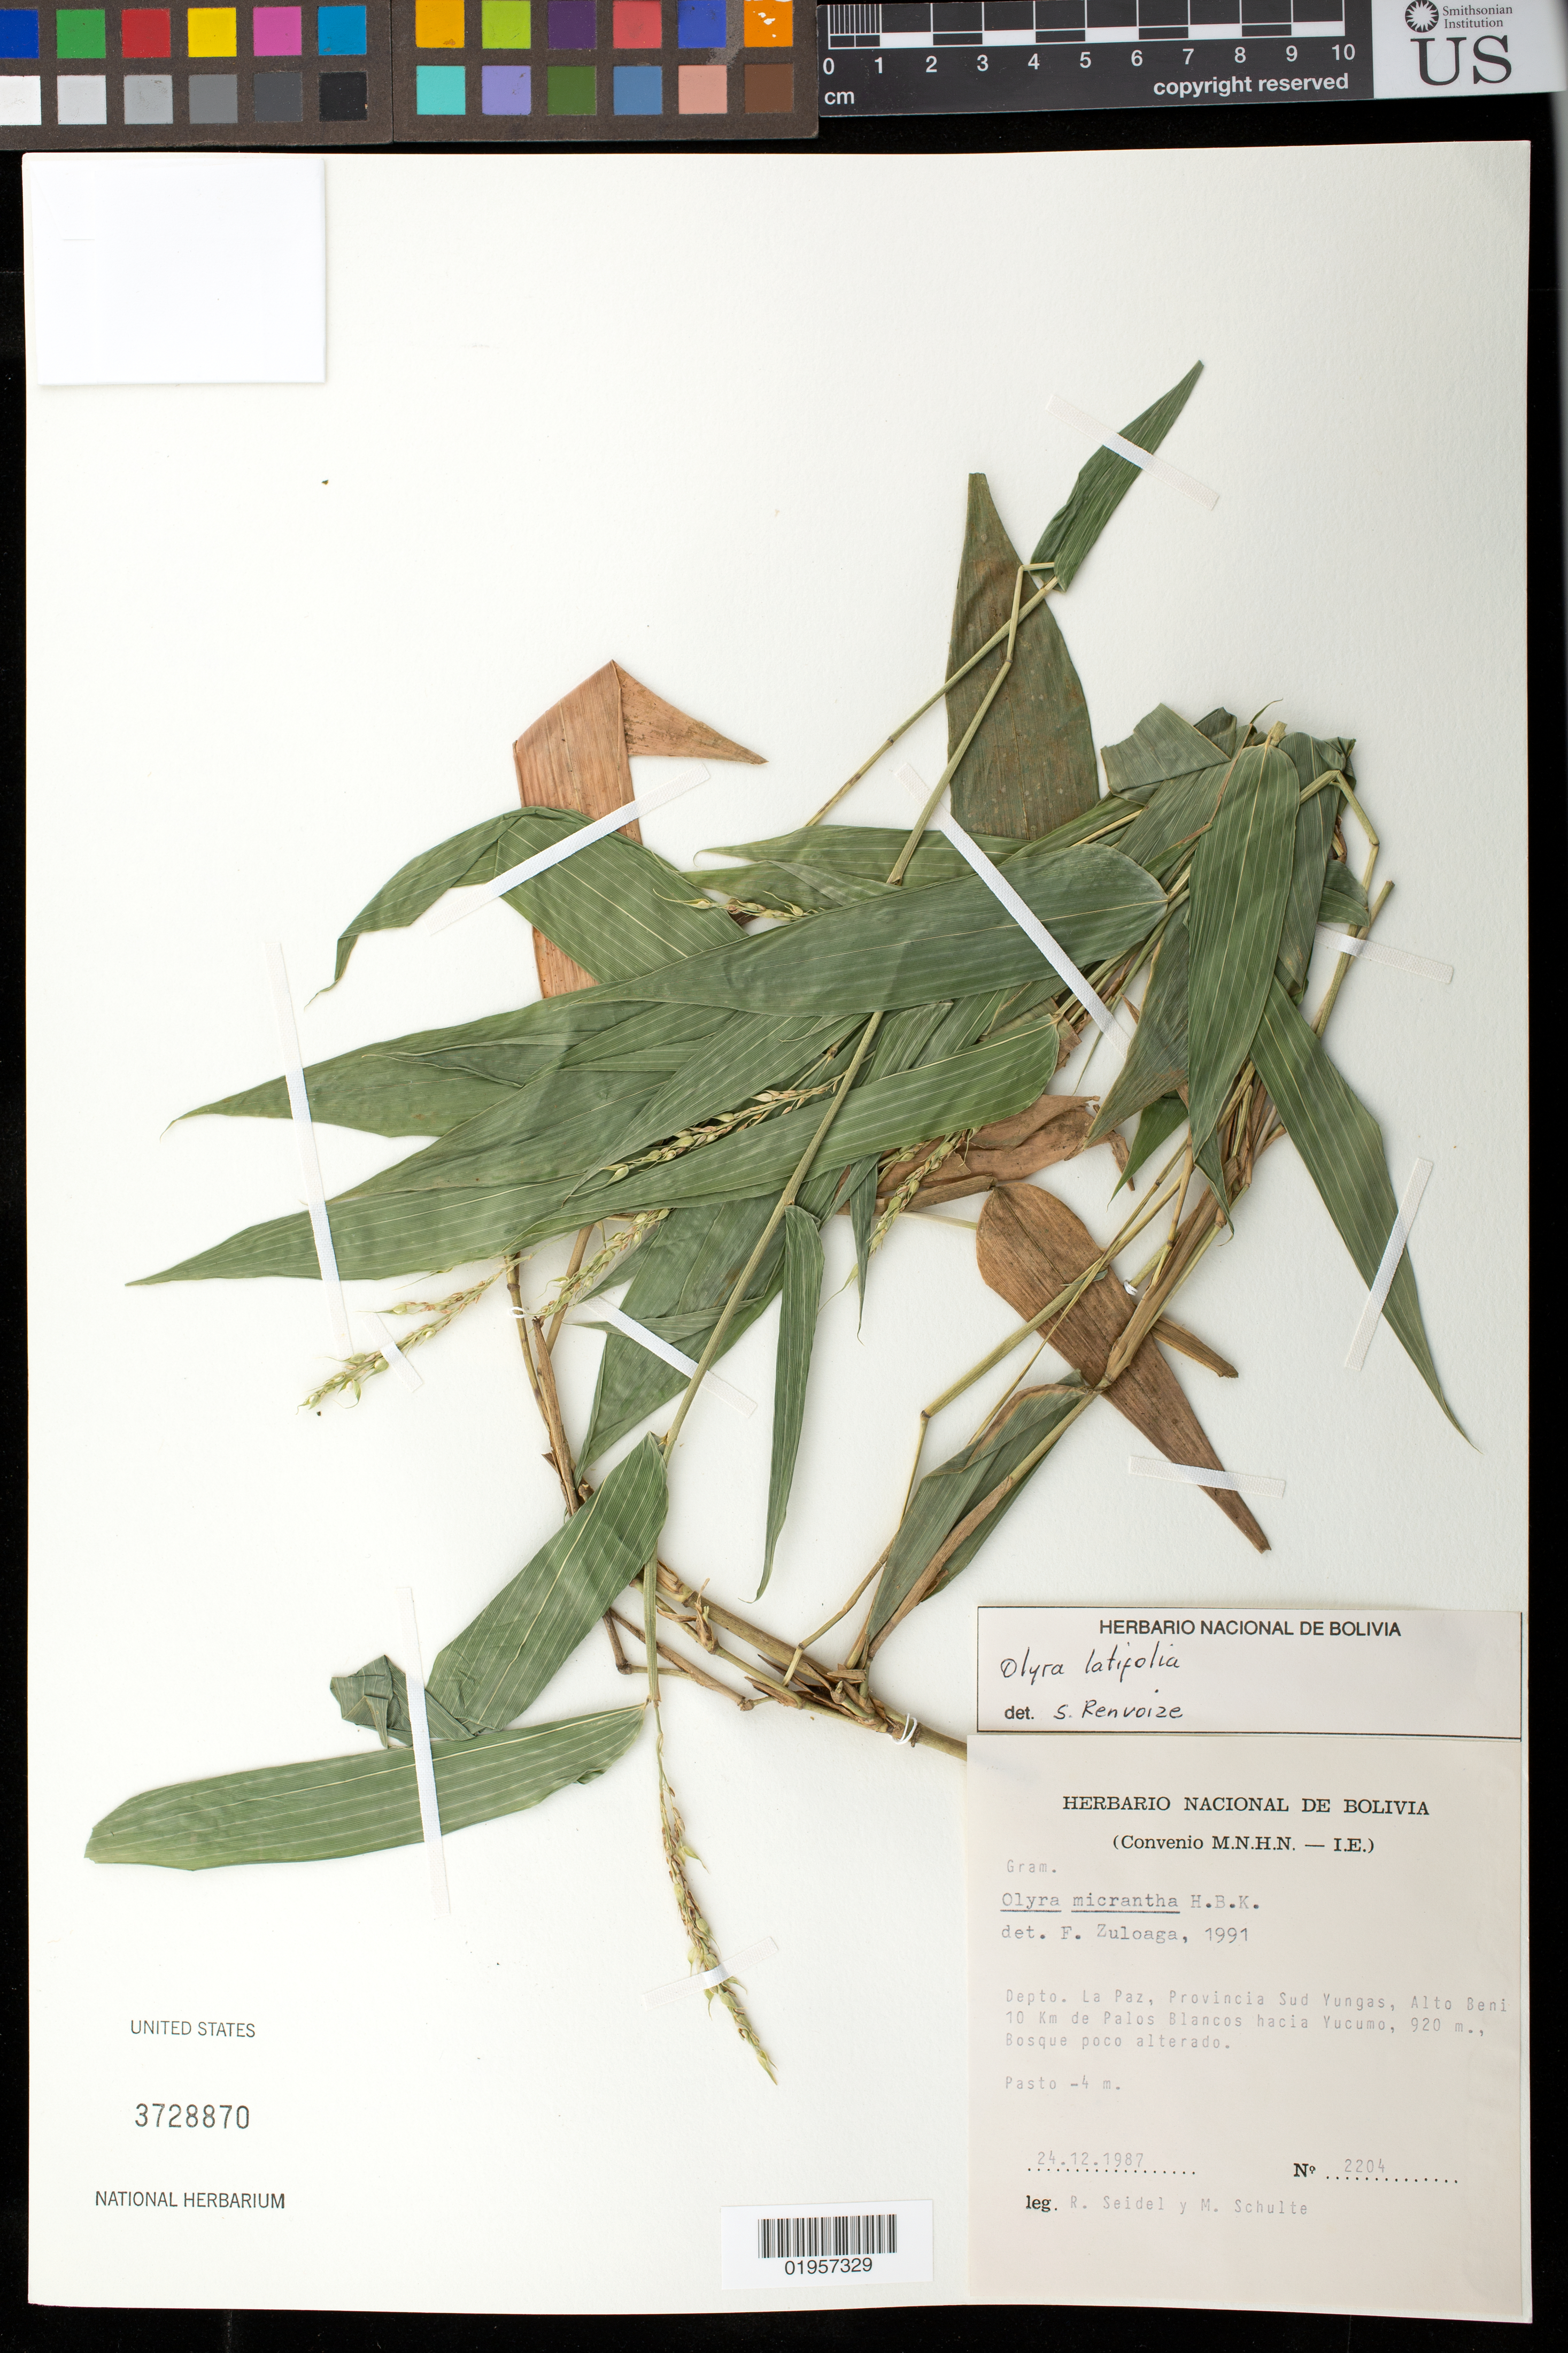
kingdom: Plantae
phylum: Tracheophyta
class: Liliopsida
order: Poales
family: Poaceae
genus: Olyra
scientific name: Olyra latifolia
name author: L.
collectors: R. Seidel & M. Schulte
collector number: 2204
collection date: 1987-12-24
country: Bolivia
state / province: La Paz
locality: Depto. La Paz, Provincia Sud Yungas, Alto Beni 10 km de Palos Blancos hacia Yucumo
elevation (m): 920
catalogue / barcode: US 3728870